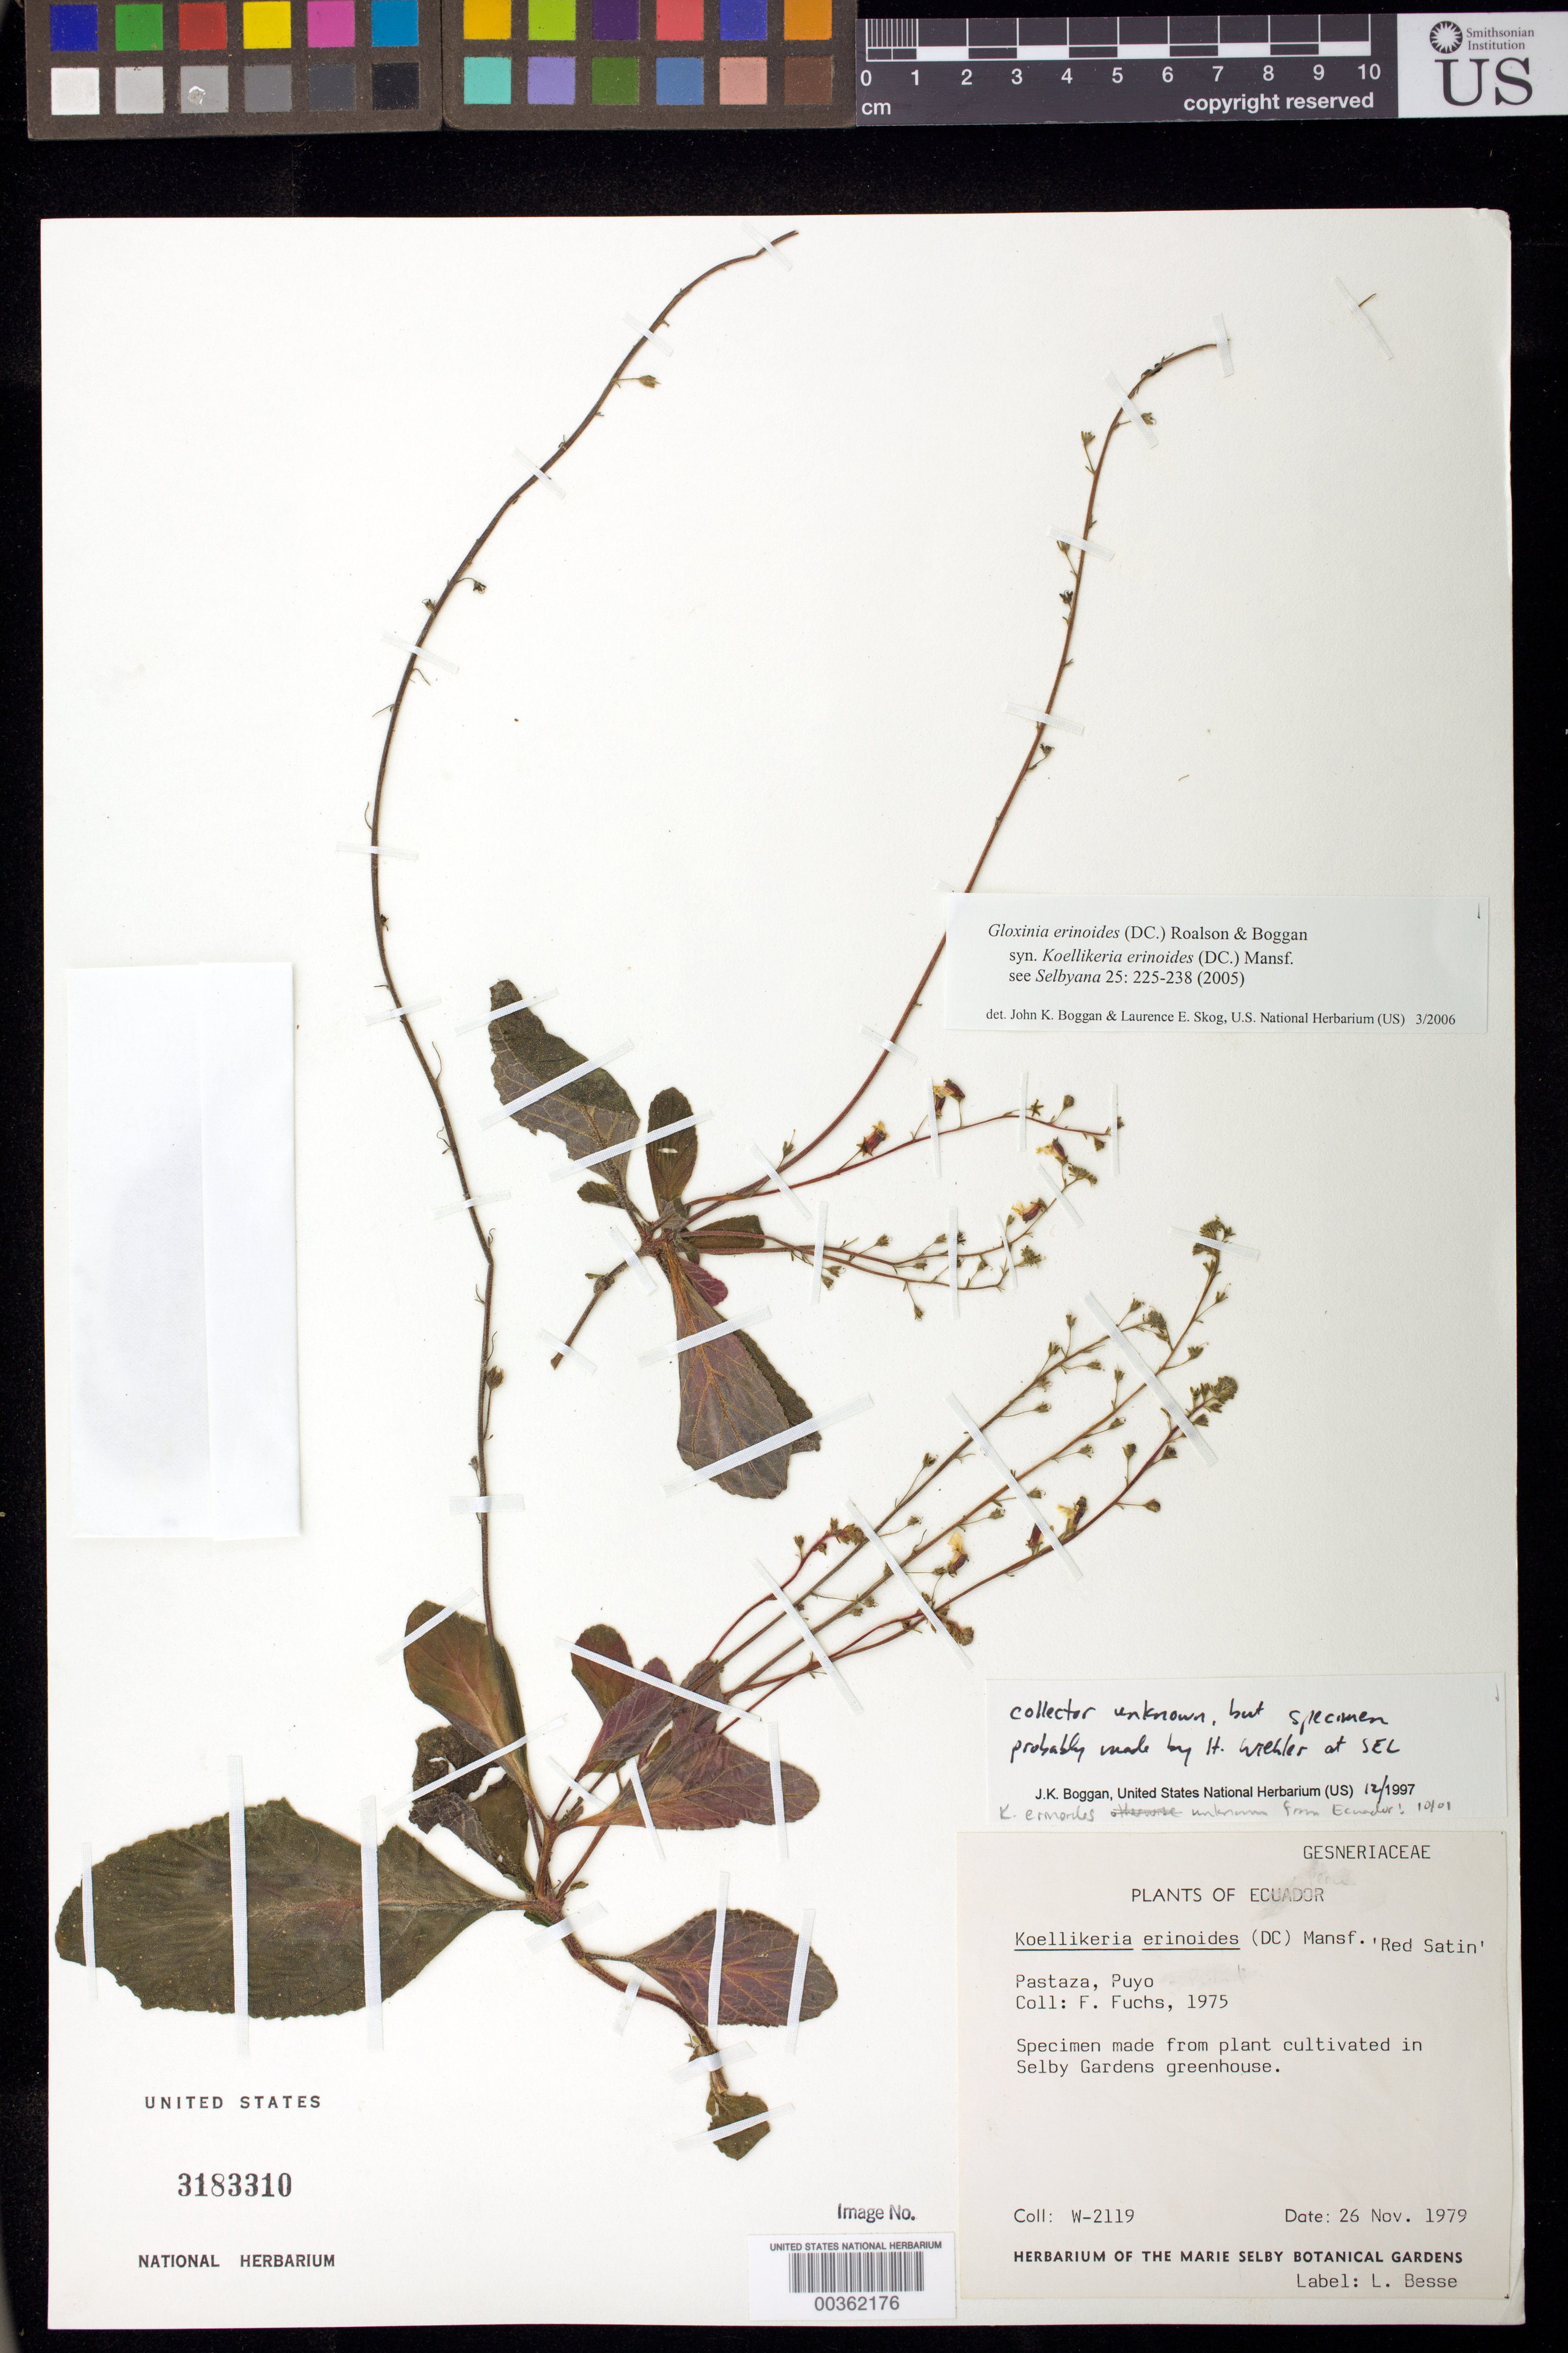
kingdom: Plantae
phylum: Tracheophyta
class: Magnoliopsida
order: Lamiales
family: Gesneriaceae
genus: Gloxinia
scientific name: Gloxinia erinoides 'Red Satin'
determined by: Boggan, J. K.; Skog, L. E.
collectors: H. J. Wiehler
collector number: W-2119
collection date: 1979-11-26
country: United States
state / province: Florida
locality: Marie Selby Botanical Gardens.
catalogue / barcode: US 3183310